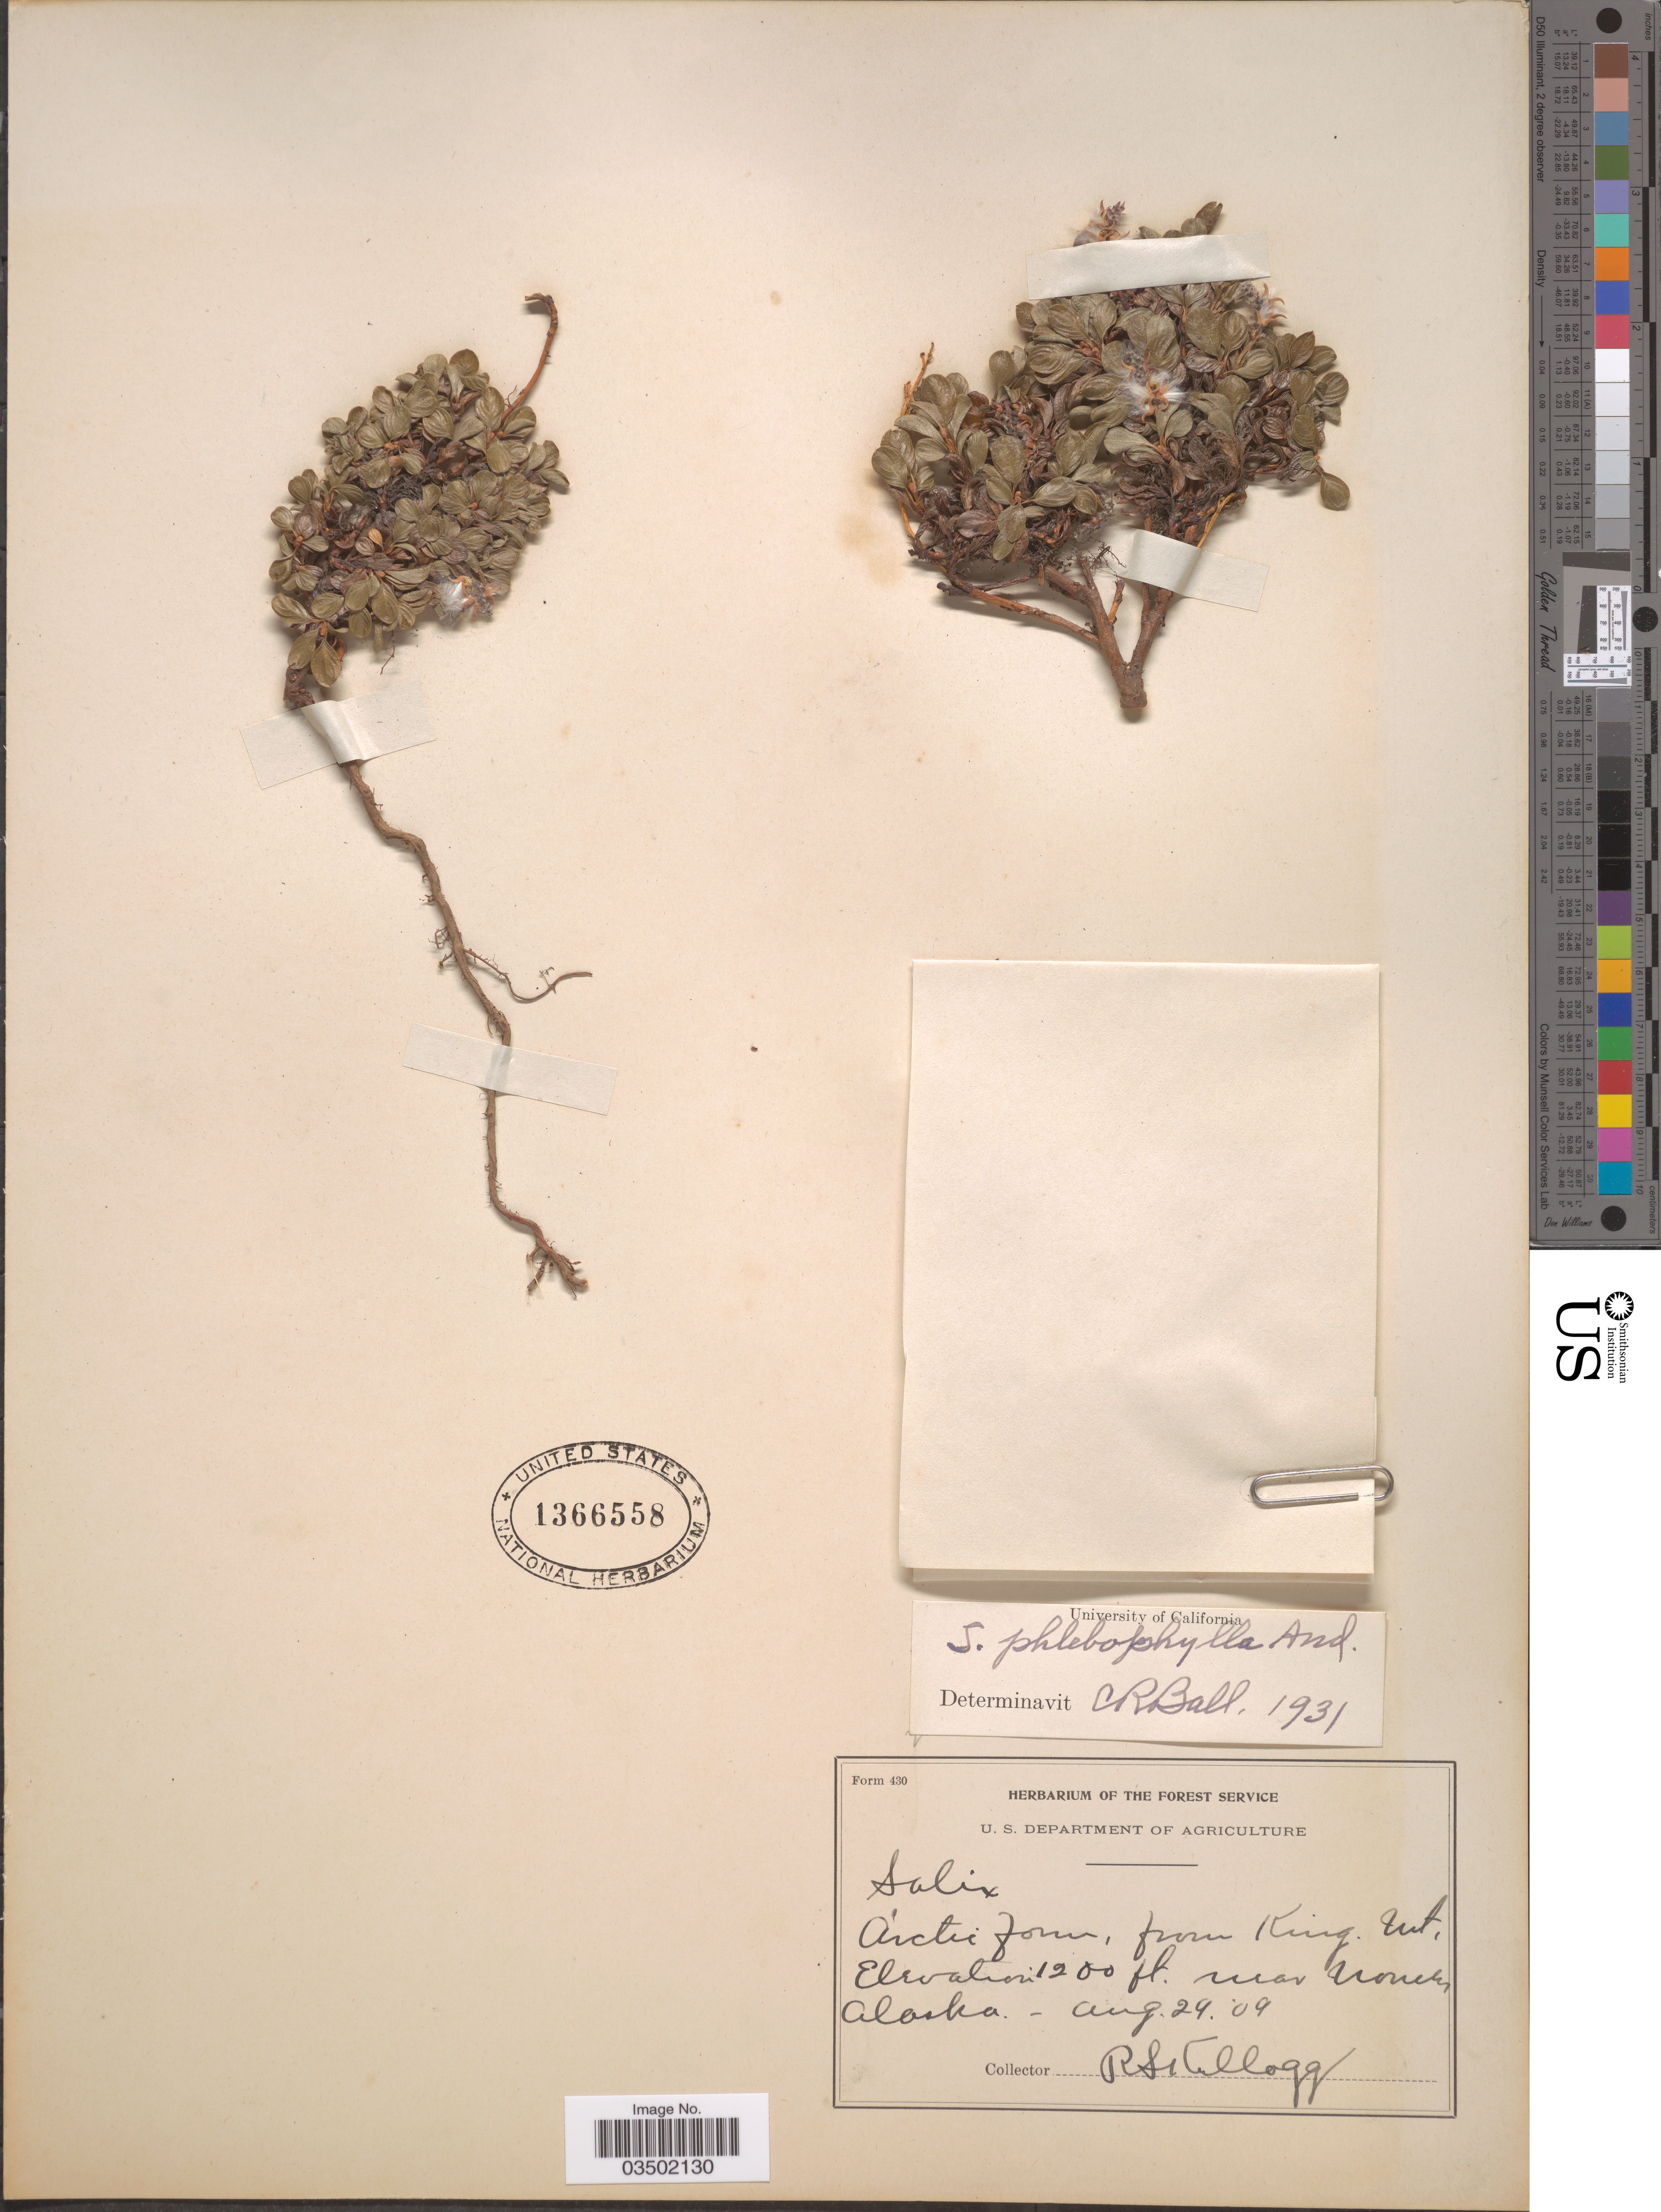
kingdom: Plantae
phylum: Tracheophyta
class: Magnoliopsida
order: Malpighiales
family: Salicaceae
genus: Salix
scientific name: Salix phlebophylla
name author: Andersson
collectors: R. Kellogg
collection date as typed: Transcribed d/m/y: 24/8/9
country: United States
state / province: Alaska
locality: Arctic form, from King Mt. Near Nome.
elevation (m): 366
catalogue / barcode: US 1366558